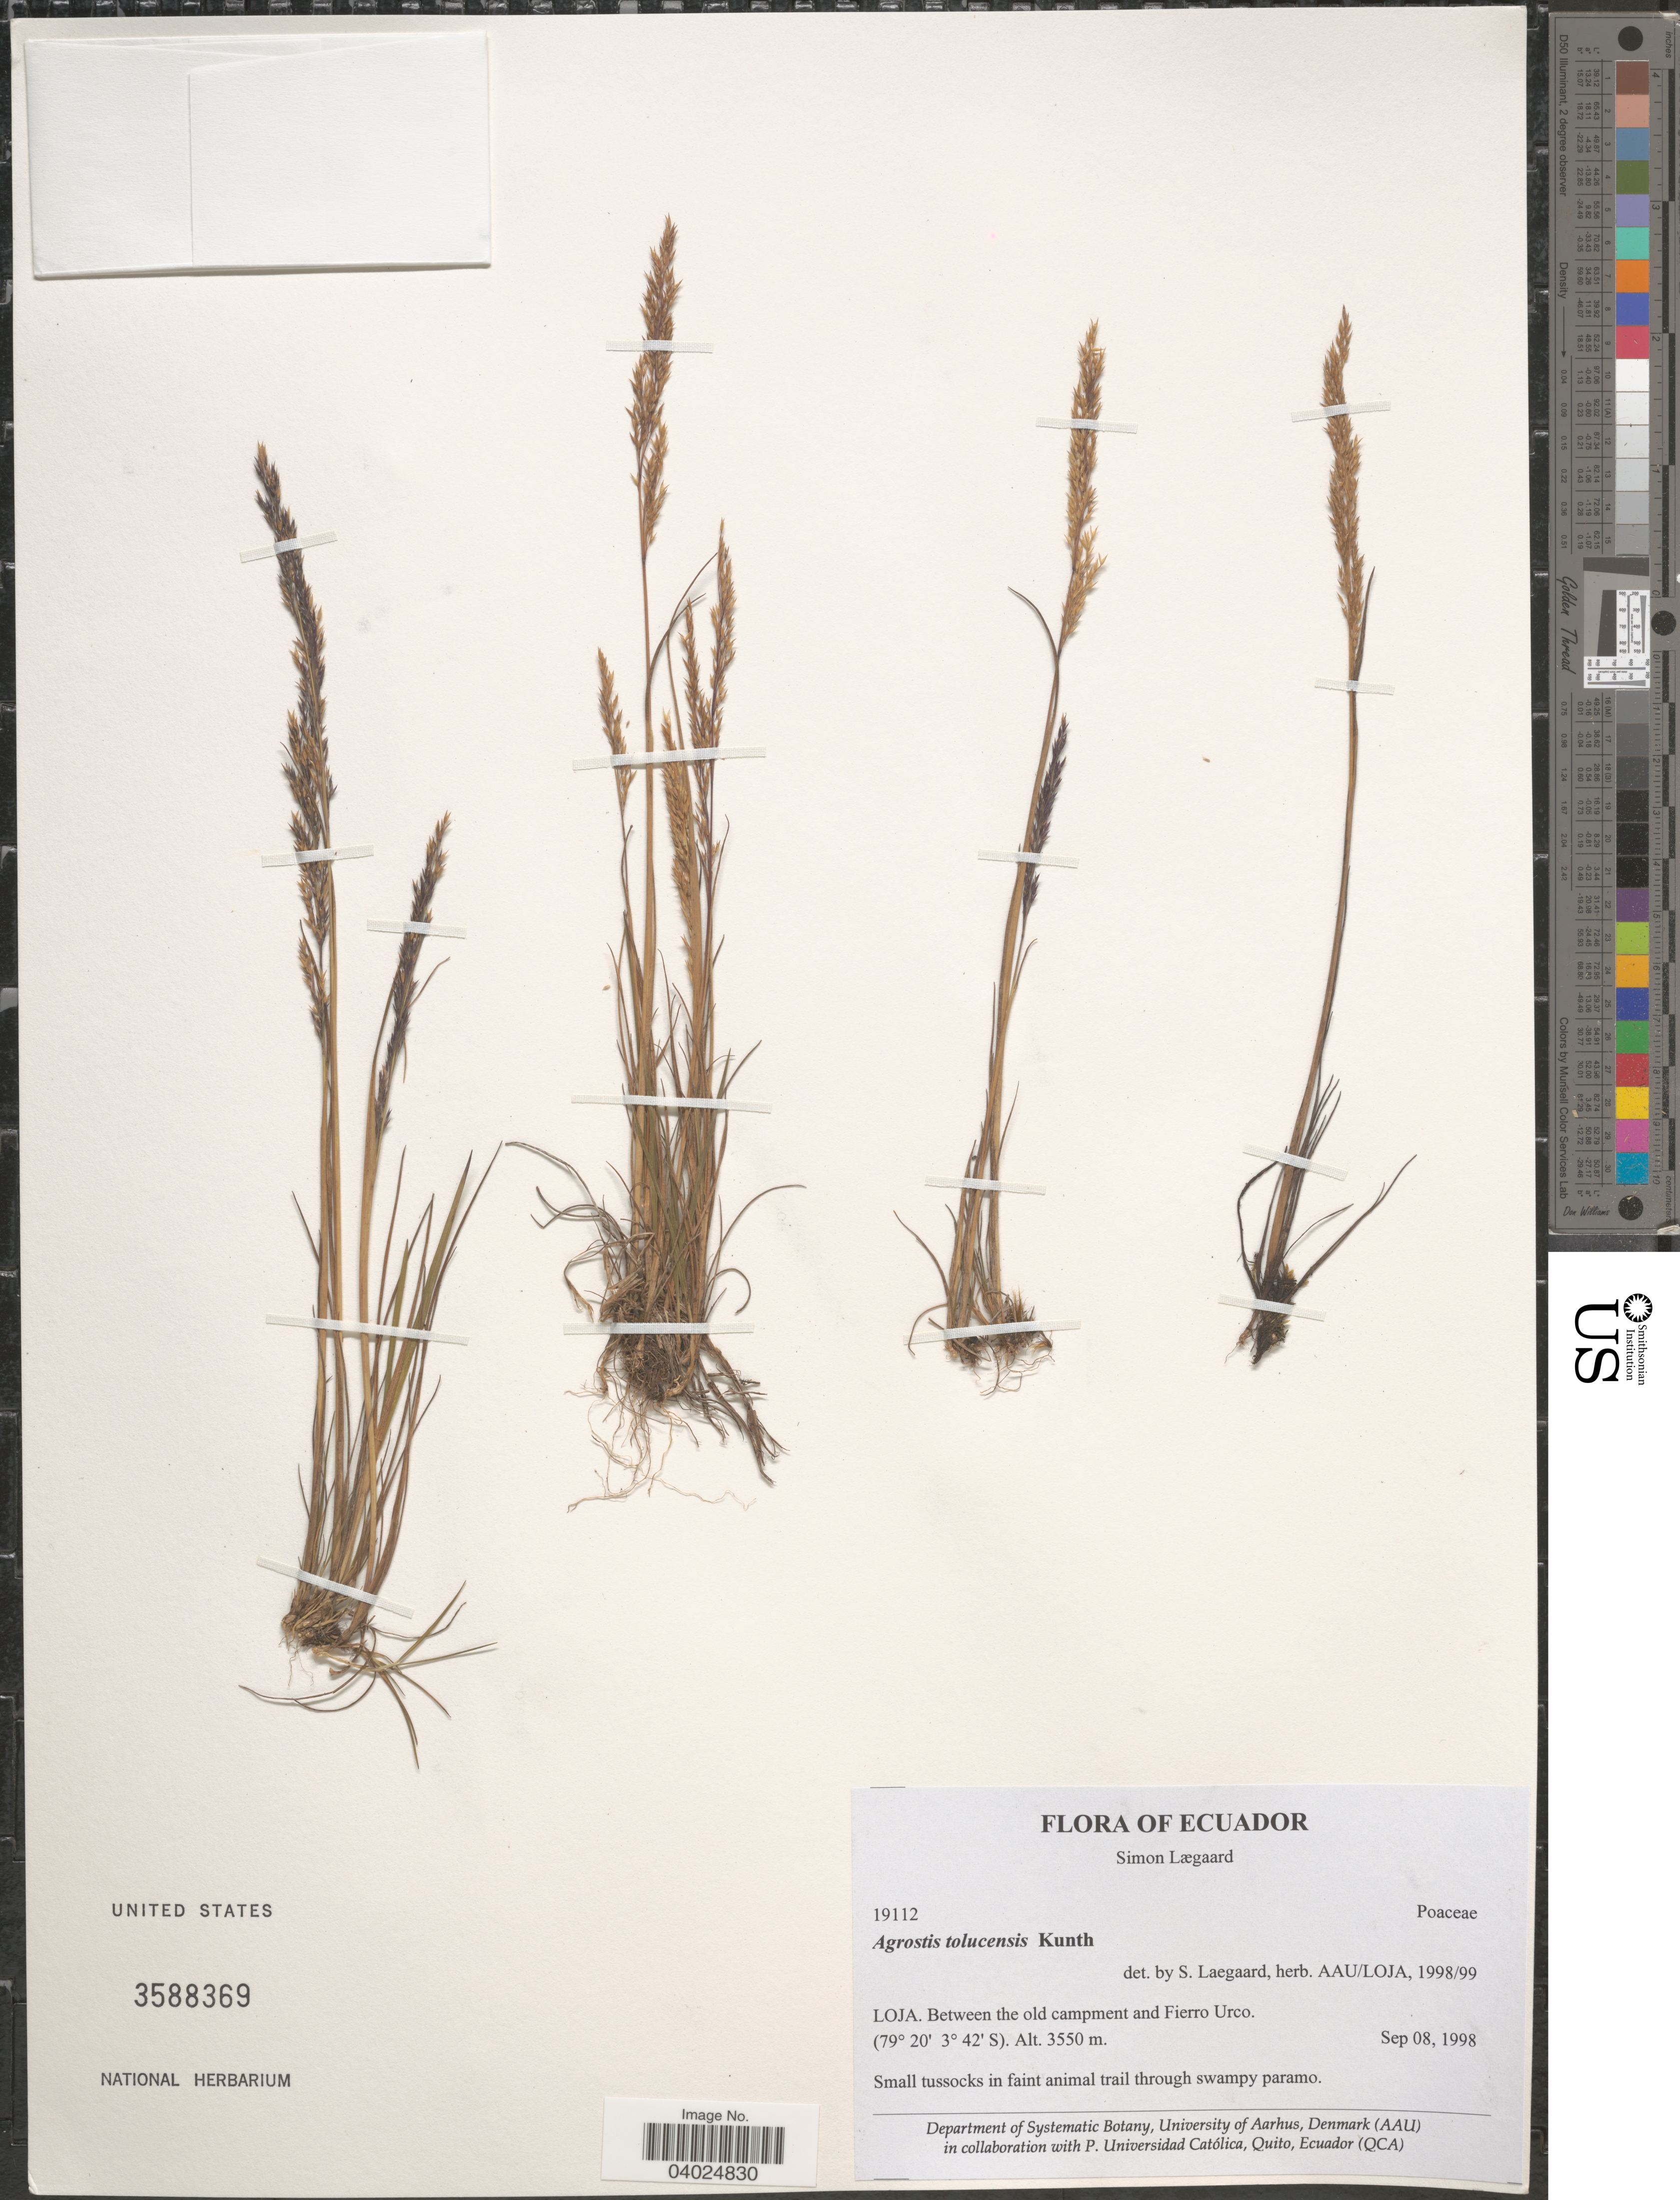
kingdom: Plantae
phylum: Tracheophyta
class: Liliopsida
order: Poales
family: Poaceae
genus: Agrostis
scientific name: Agrostis tolucensis Kunth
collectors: S. Lægaard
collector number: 19112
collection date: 1998-09-08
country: Ecuador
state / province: Loja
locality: Between the old campment and Fierro Urco. In faint animal trail through swampy paramo.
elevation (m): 3550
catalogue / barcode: US 3588369